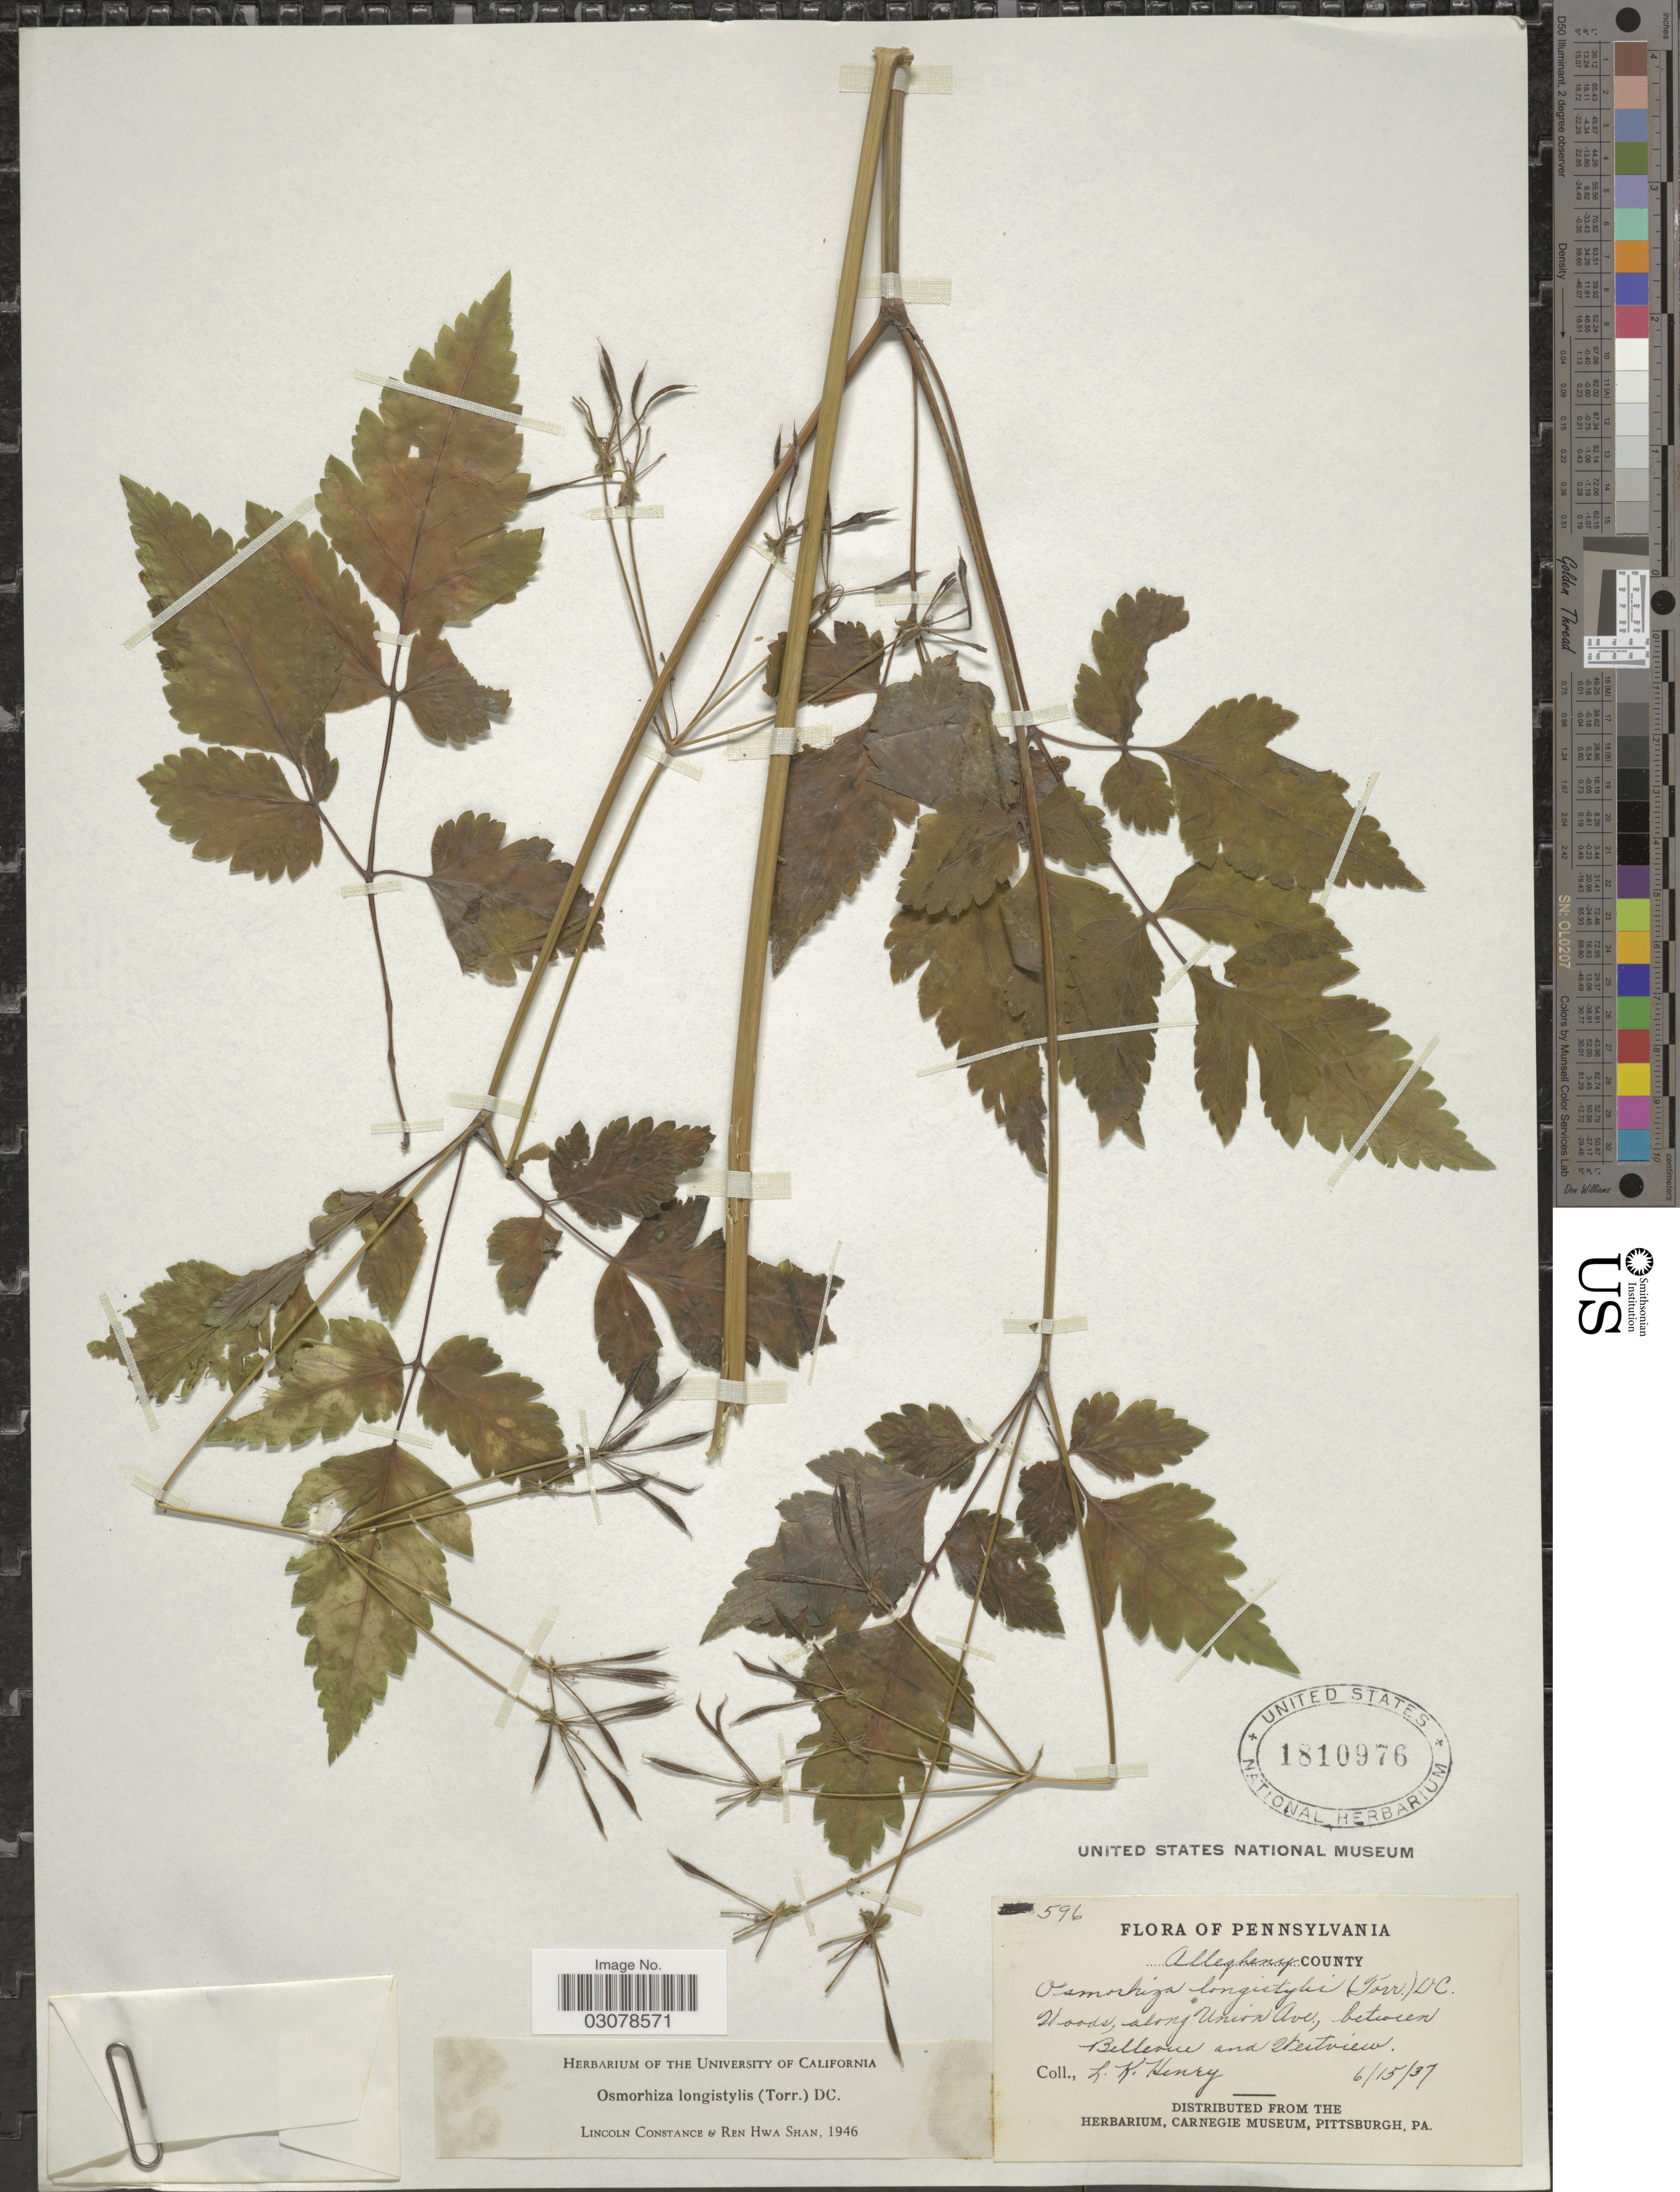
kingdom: Plantae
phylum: Tracheophyta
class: Magnoliopsida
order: Apiales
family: Apiaceae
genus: Osmorhiza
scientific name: Osmorhiza longistylis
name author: (Torr.) DC.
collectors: L. K. Henry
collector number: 596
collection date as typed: Transcribed d/m/y: 15/6/37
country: United States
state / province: Pennsylvania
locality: Allegheny County. Woods, along Union Ave, between Bellevue and Westview.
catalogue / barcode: US 1810976